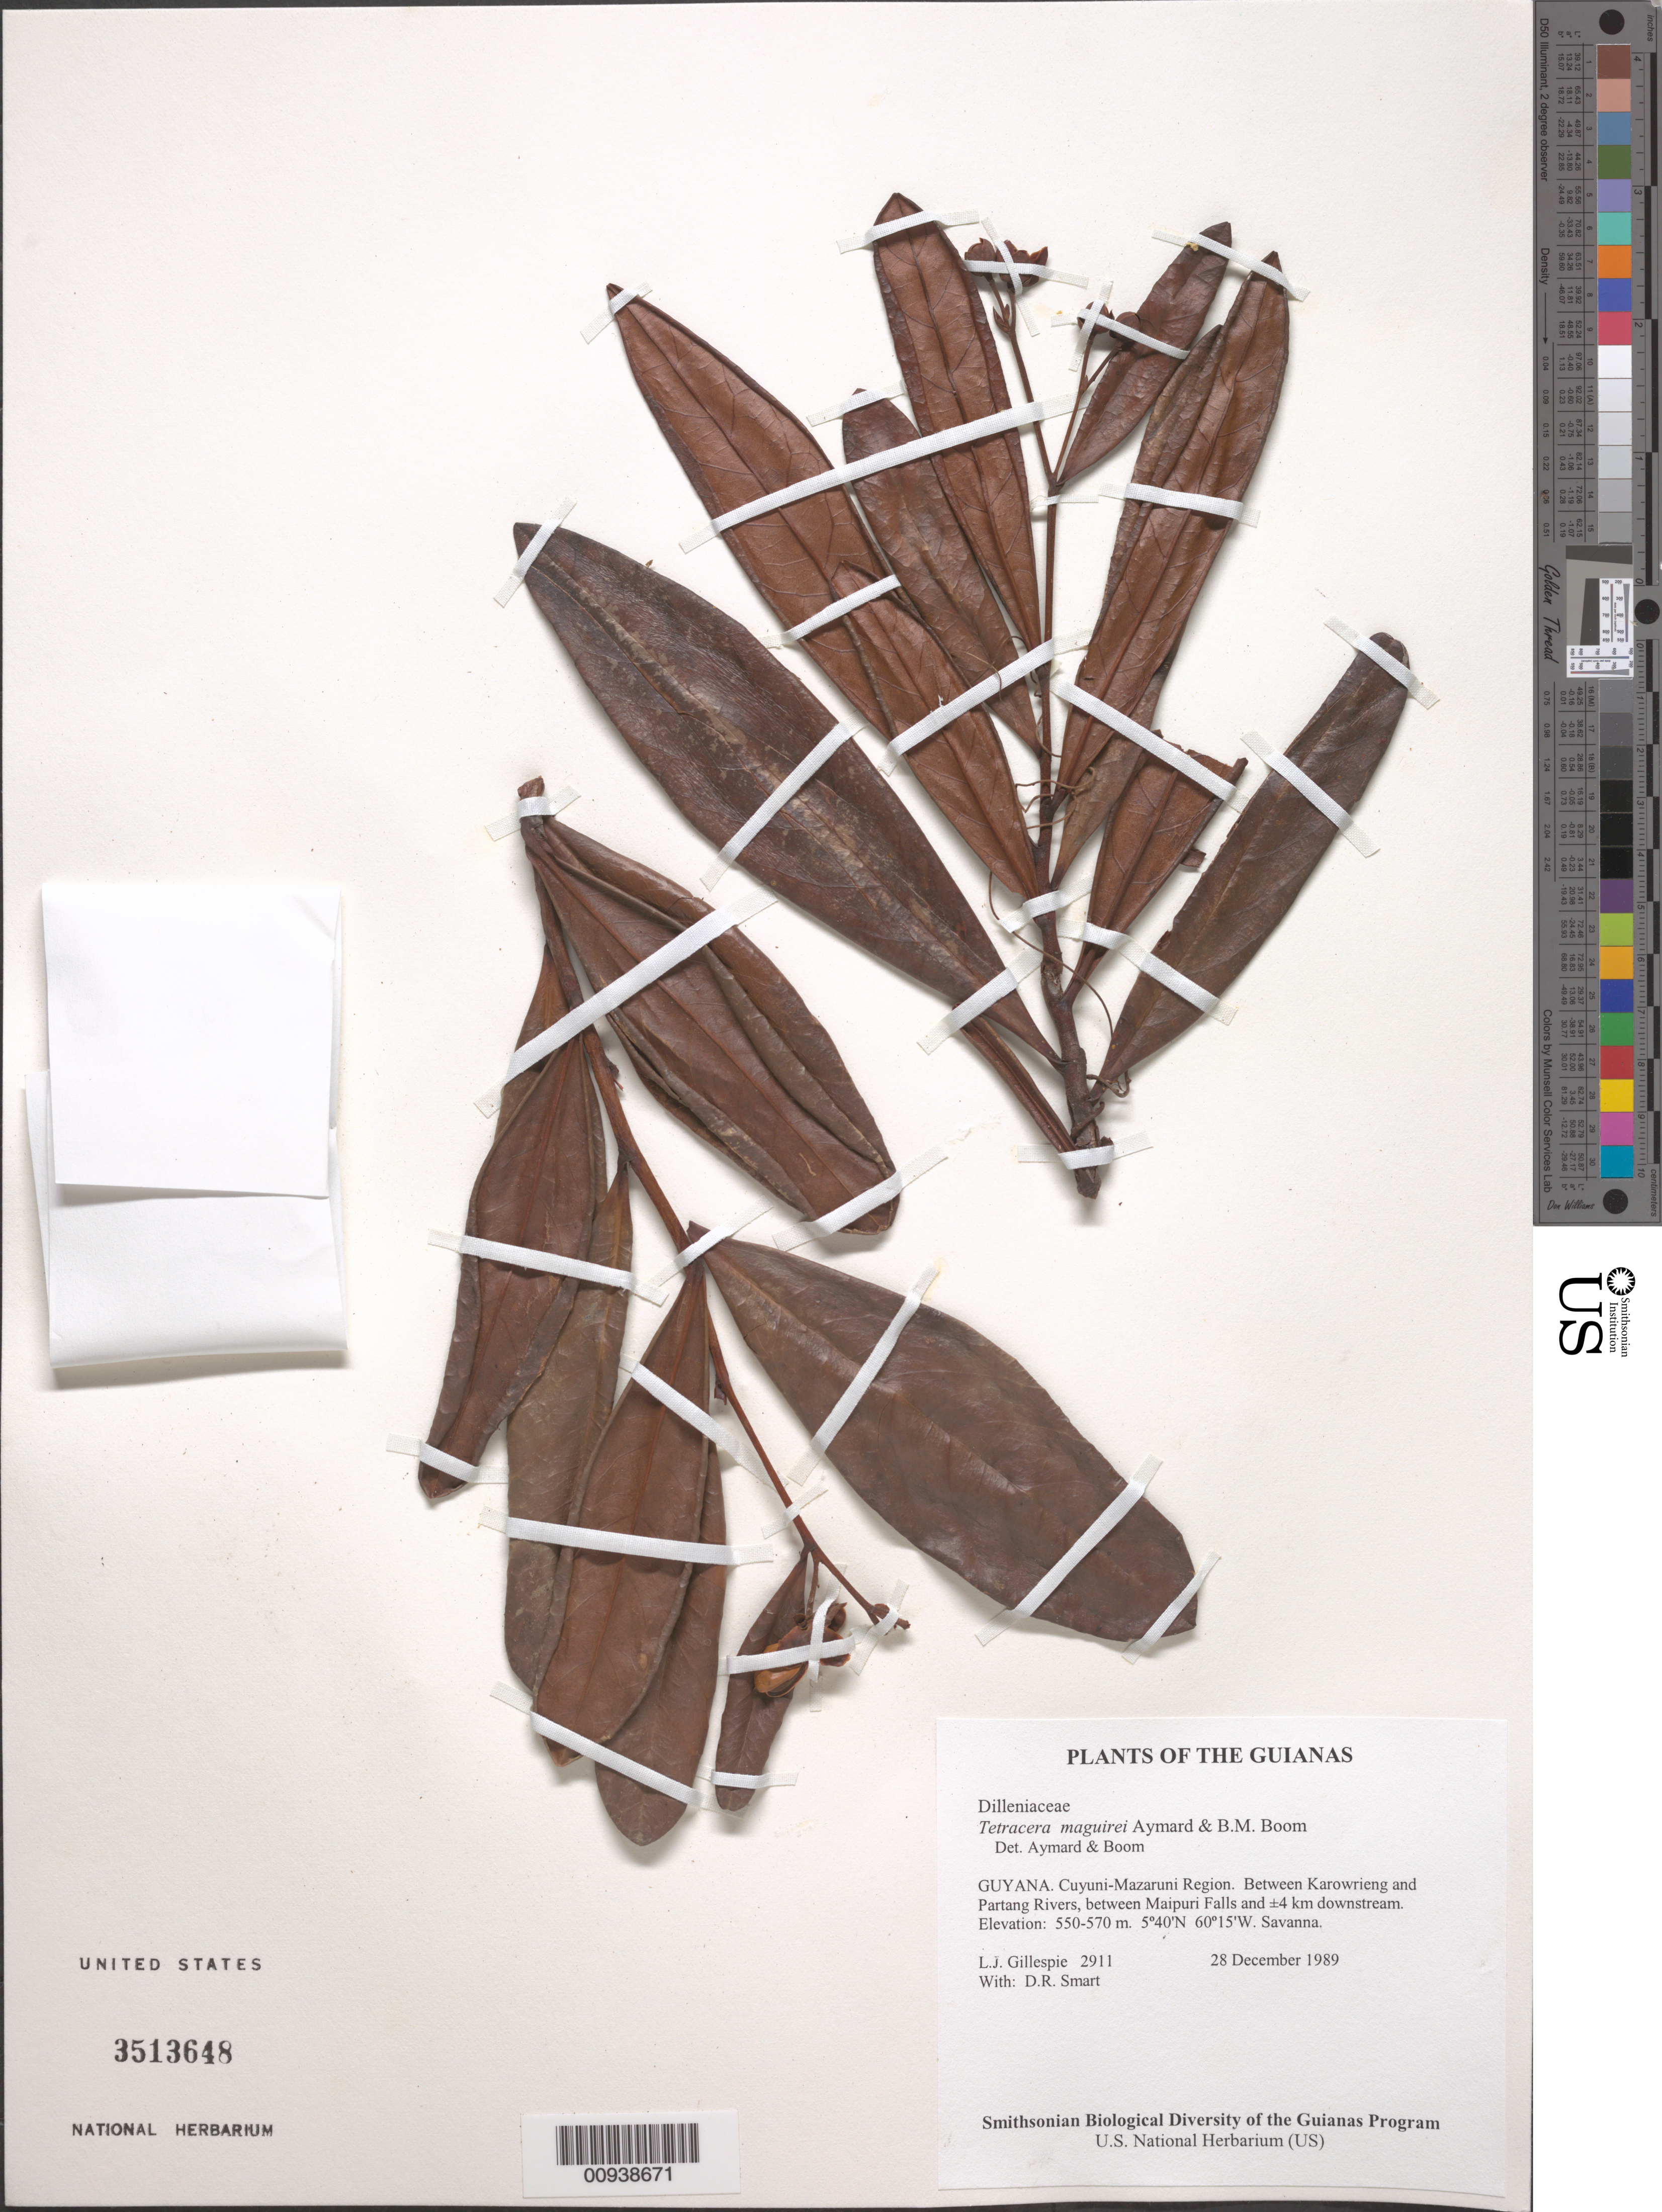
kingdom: Plantae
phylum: Tracheophyta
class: Magnoliopsida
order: Dilleniales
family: Dilleniaceae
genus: Tetracera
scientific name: Tetracera maguirei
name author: Aymard & B.M. Boom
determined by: Kelloff, Carol L., (US), Smithsonian Institution - National Museum of Natural History (UNITED STATES)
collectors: L. J. Gillespie & D. R. Smart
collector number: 2911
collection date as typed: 28 December 1989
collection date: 1989-12-28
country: Guyana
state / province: Cuyuni-Mazaruni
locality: Between Karowrieng and Partang Rivers, between Maipuri Falls and ±4 km downstream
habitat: Savanna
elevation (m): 550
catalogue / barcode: US 3513648